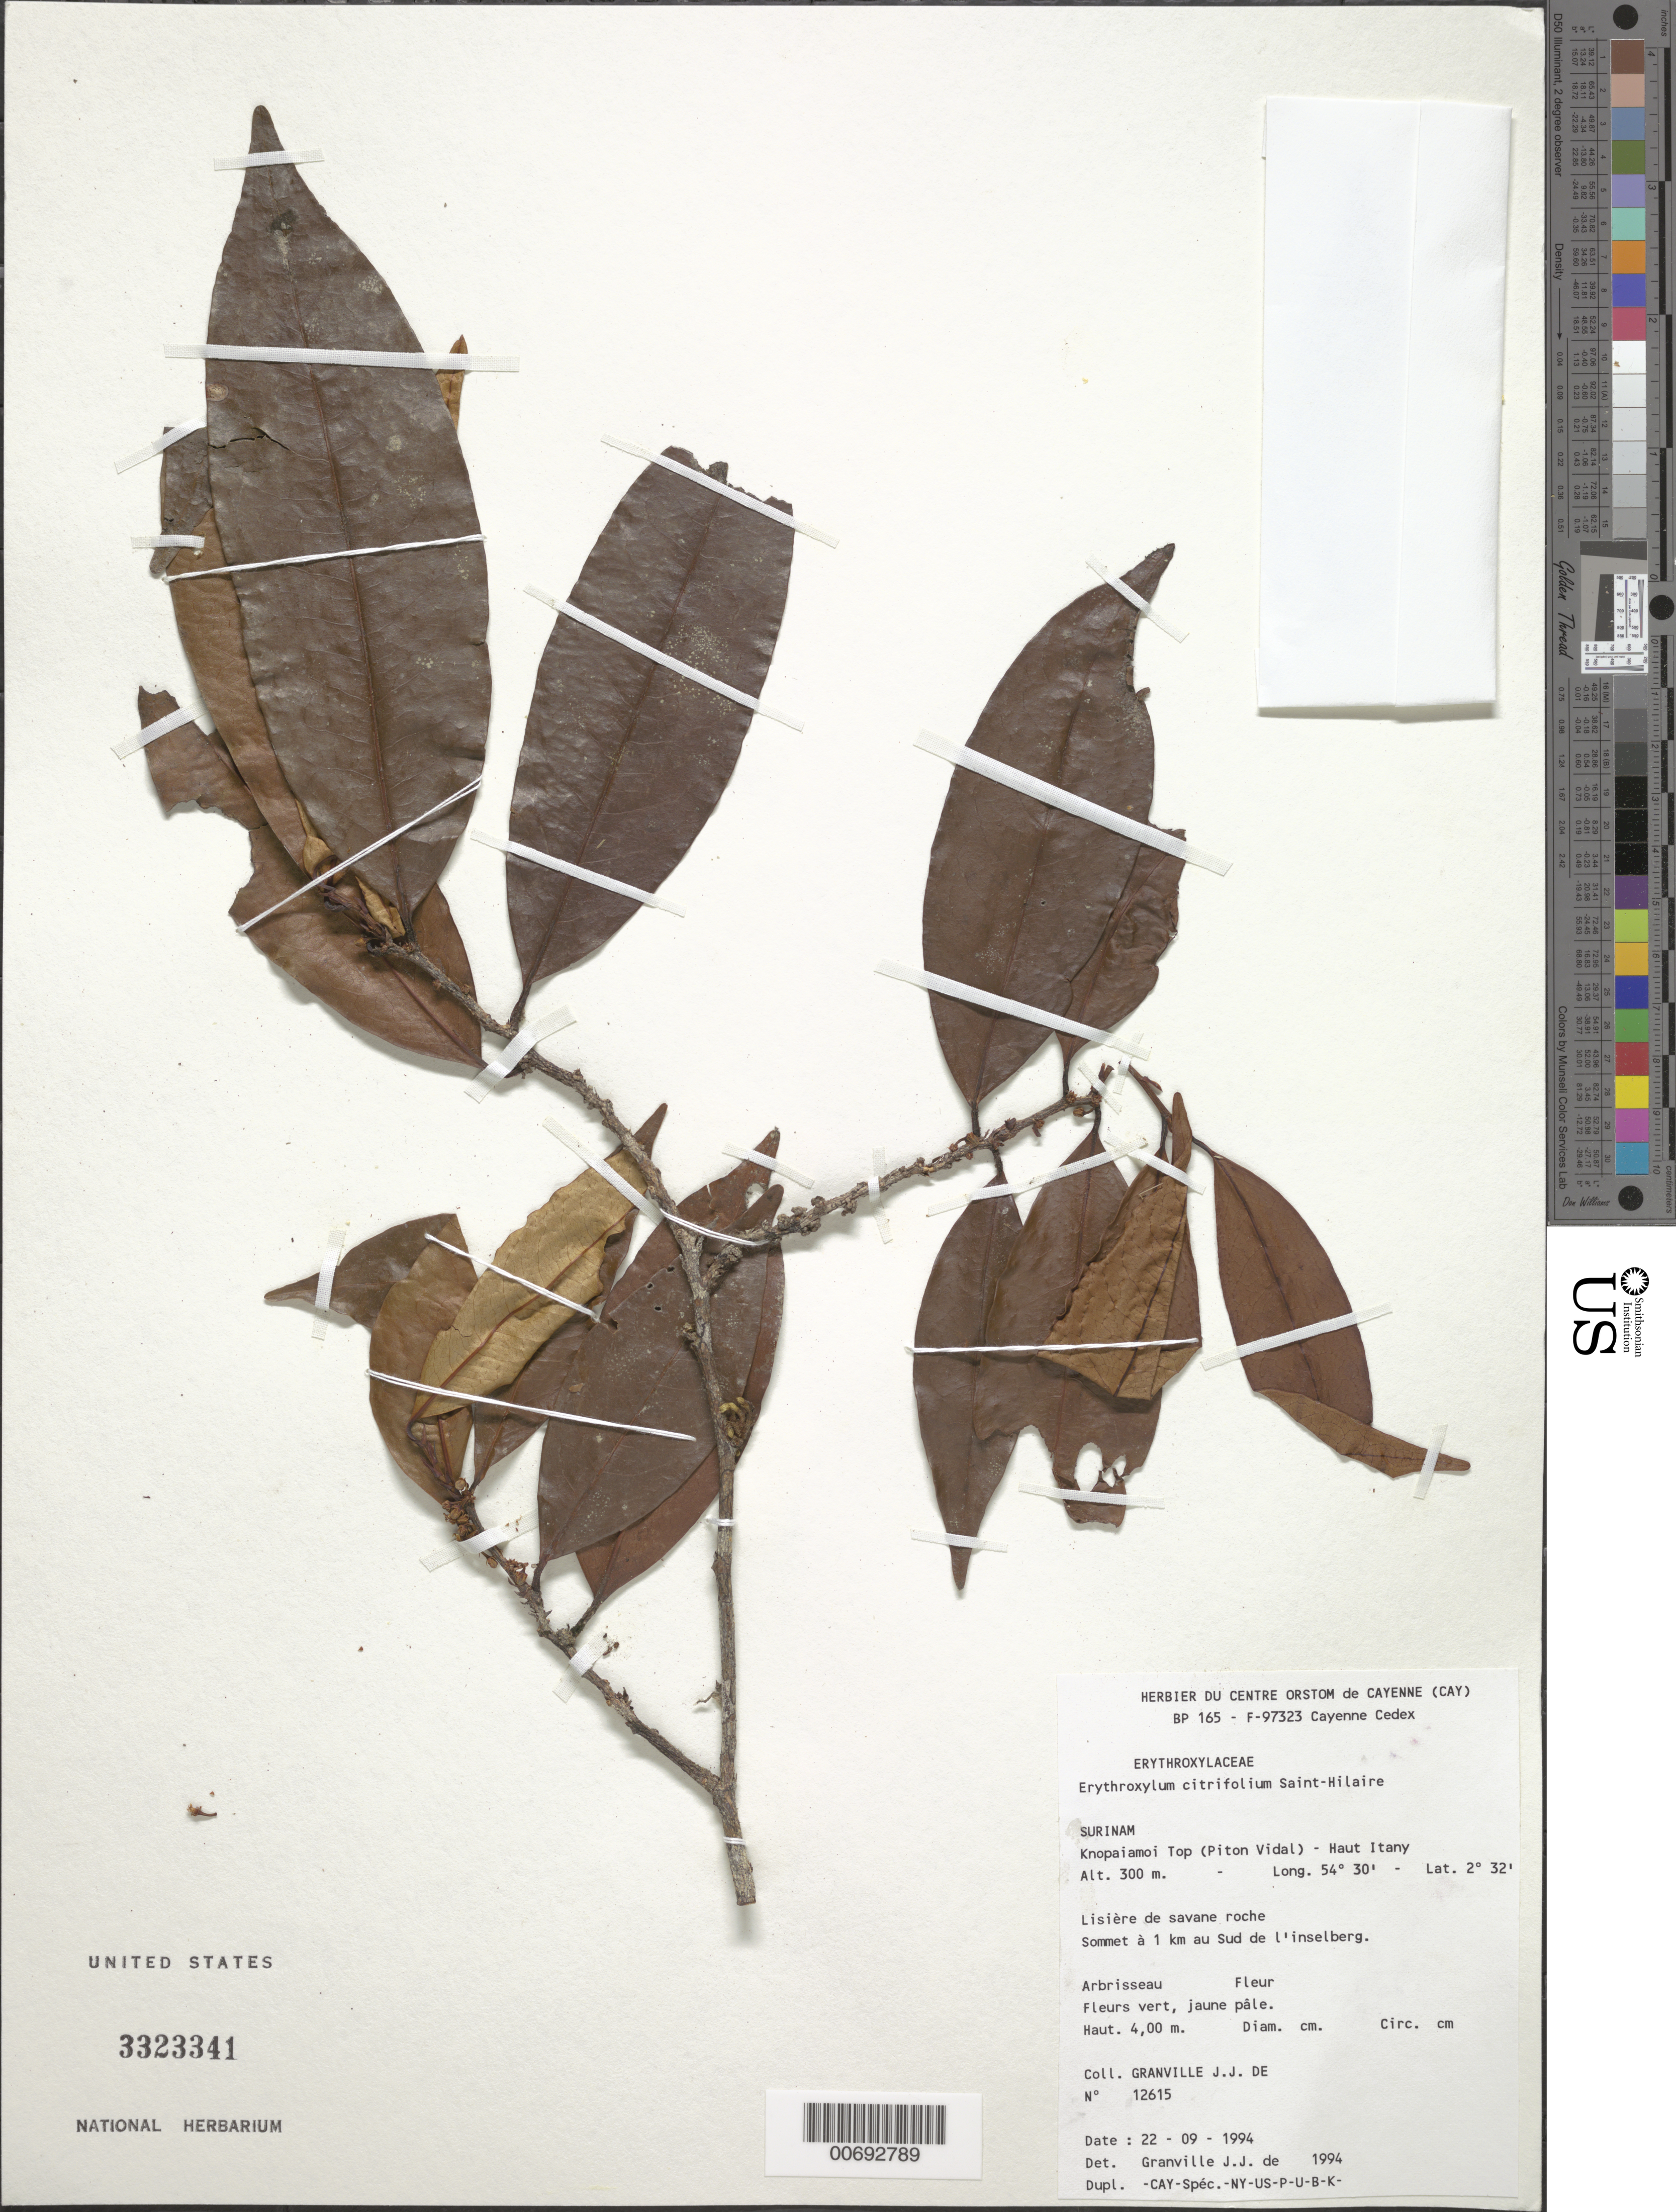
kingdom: Plantae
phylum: Tracheophyta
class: Magnoliopsida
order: Malpighiales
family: Erythroxylaceae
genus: Erythroxylum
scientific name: Erythroxylum citrifolium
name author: A. St.-Hil.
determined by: Granville, J. J. de, (CAY), Institut de Recherche pour le Developpement (IRD) (FRENCH GUIANA)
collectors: J.-J. de Granville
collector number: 12615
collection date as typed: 22-Sep-94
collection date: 1994-09-22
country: Suriname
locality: Knopaiamoi Top (Piton Vidal), Haut Itany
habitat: Lisière de savane roche. Sommet à 1 km. au Sud de l'inselberg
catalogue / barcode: US 3323341